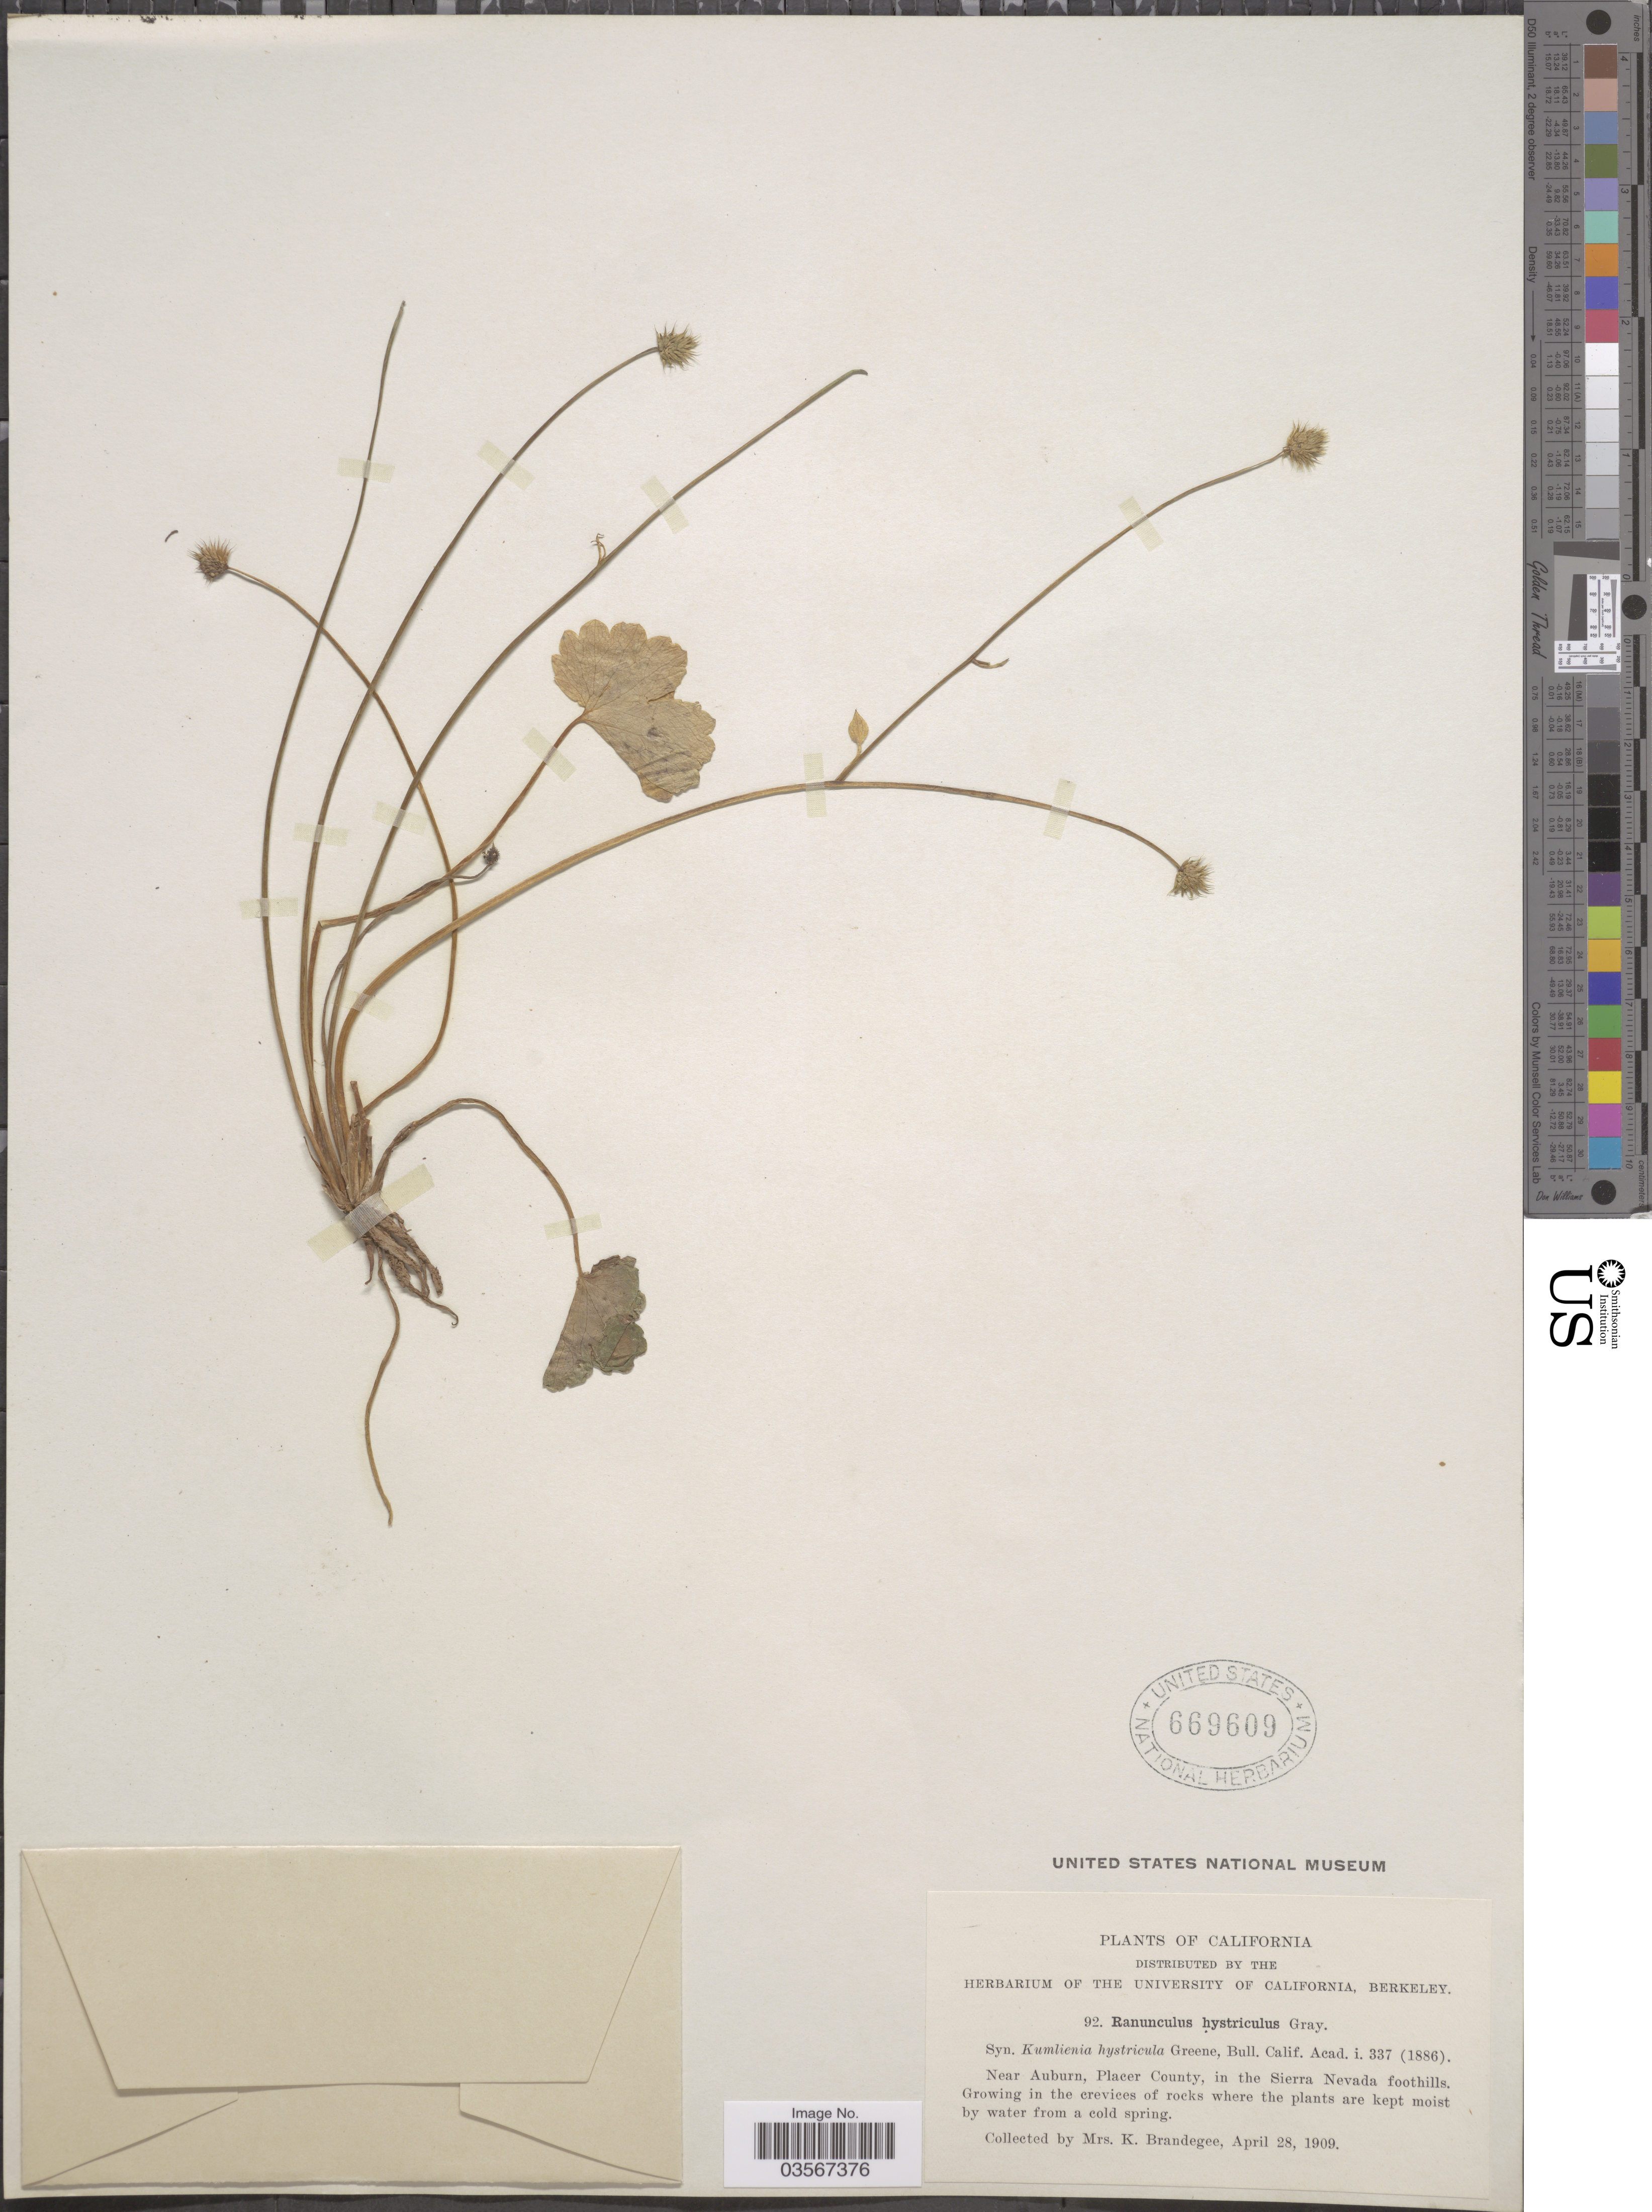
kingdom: Plantae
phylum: Tracheophyta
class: Magnoliopsida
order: Ranunculales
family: Ranunculaceae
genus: Ranunculus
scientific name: Ranunculus hystriculus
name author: A. Gray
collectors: M. K. Brandegee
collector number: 92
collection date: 1909-04-28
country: United States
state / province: California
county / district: Placer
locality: Near Auburn, Placer County, in the Sierra Nevada foothills.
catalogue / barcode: US 669609